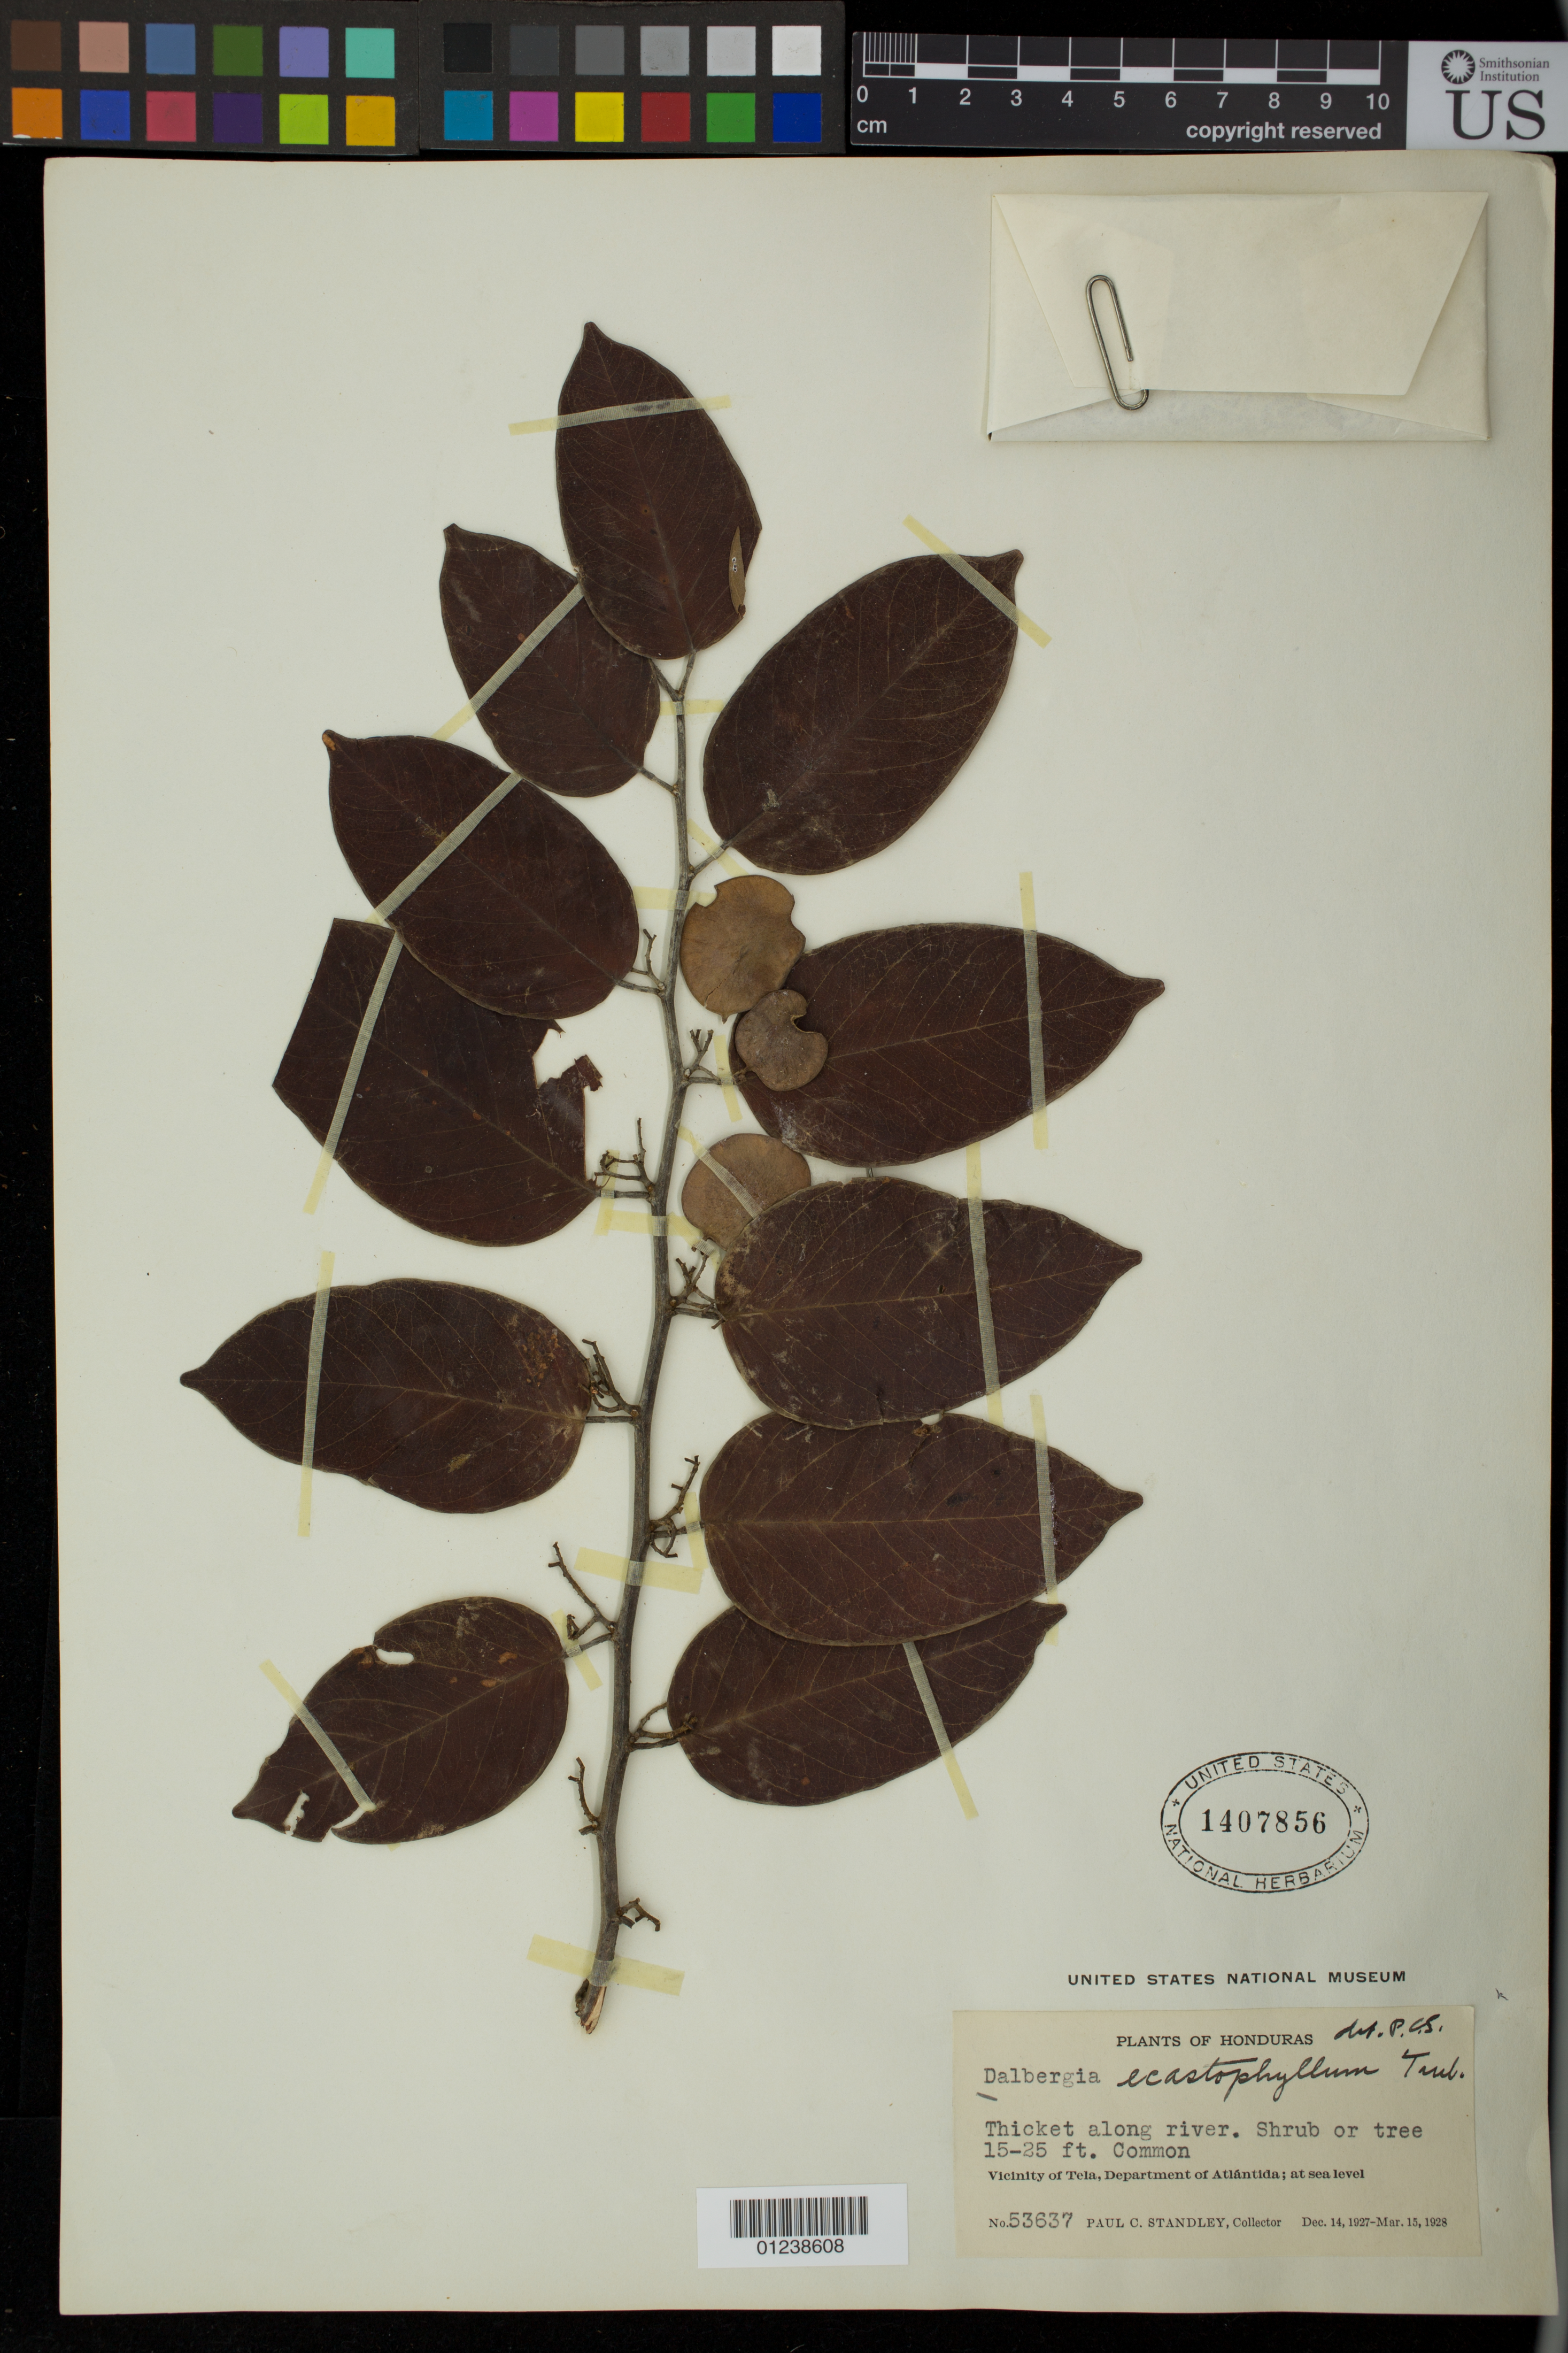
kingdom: Plantae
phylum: Tracheophyta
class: Magnoliopsida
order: Fabales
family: Fabaceae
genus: Dalbergia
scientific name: Dalbergia ecastaphyllum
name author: (L.) Taub.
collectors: P. C. Standley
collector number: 53637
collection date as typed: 14 Dec 1927-15 Mar 1928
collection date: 1927-12-14/1928-03-15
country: Honduras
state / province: Atlántida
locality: Vicinity of Tela.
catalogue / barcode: US 1407856